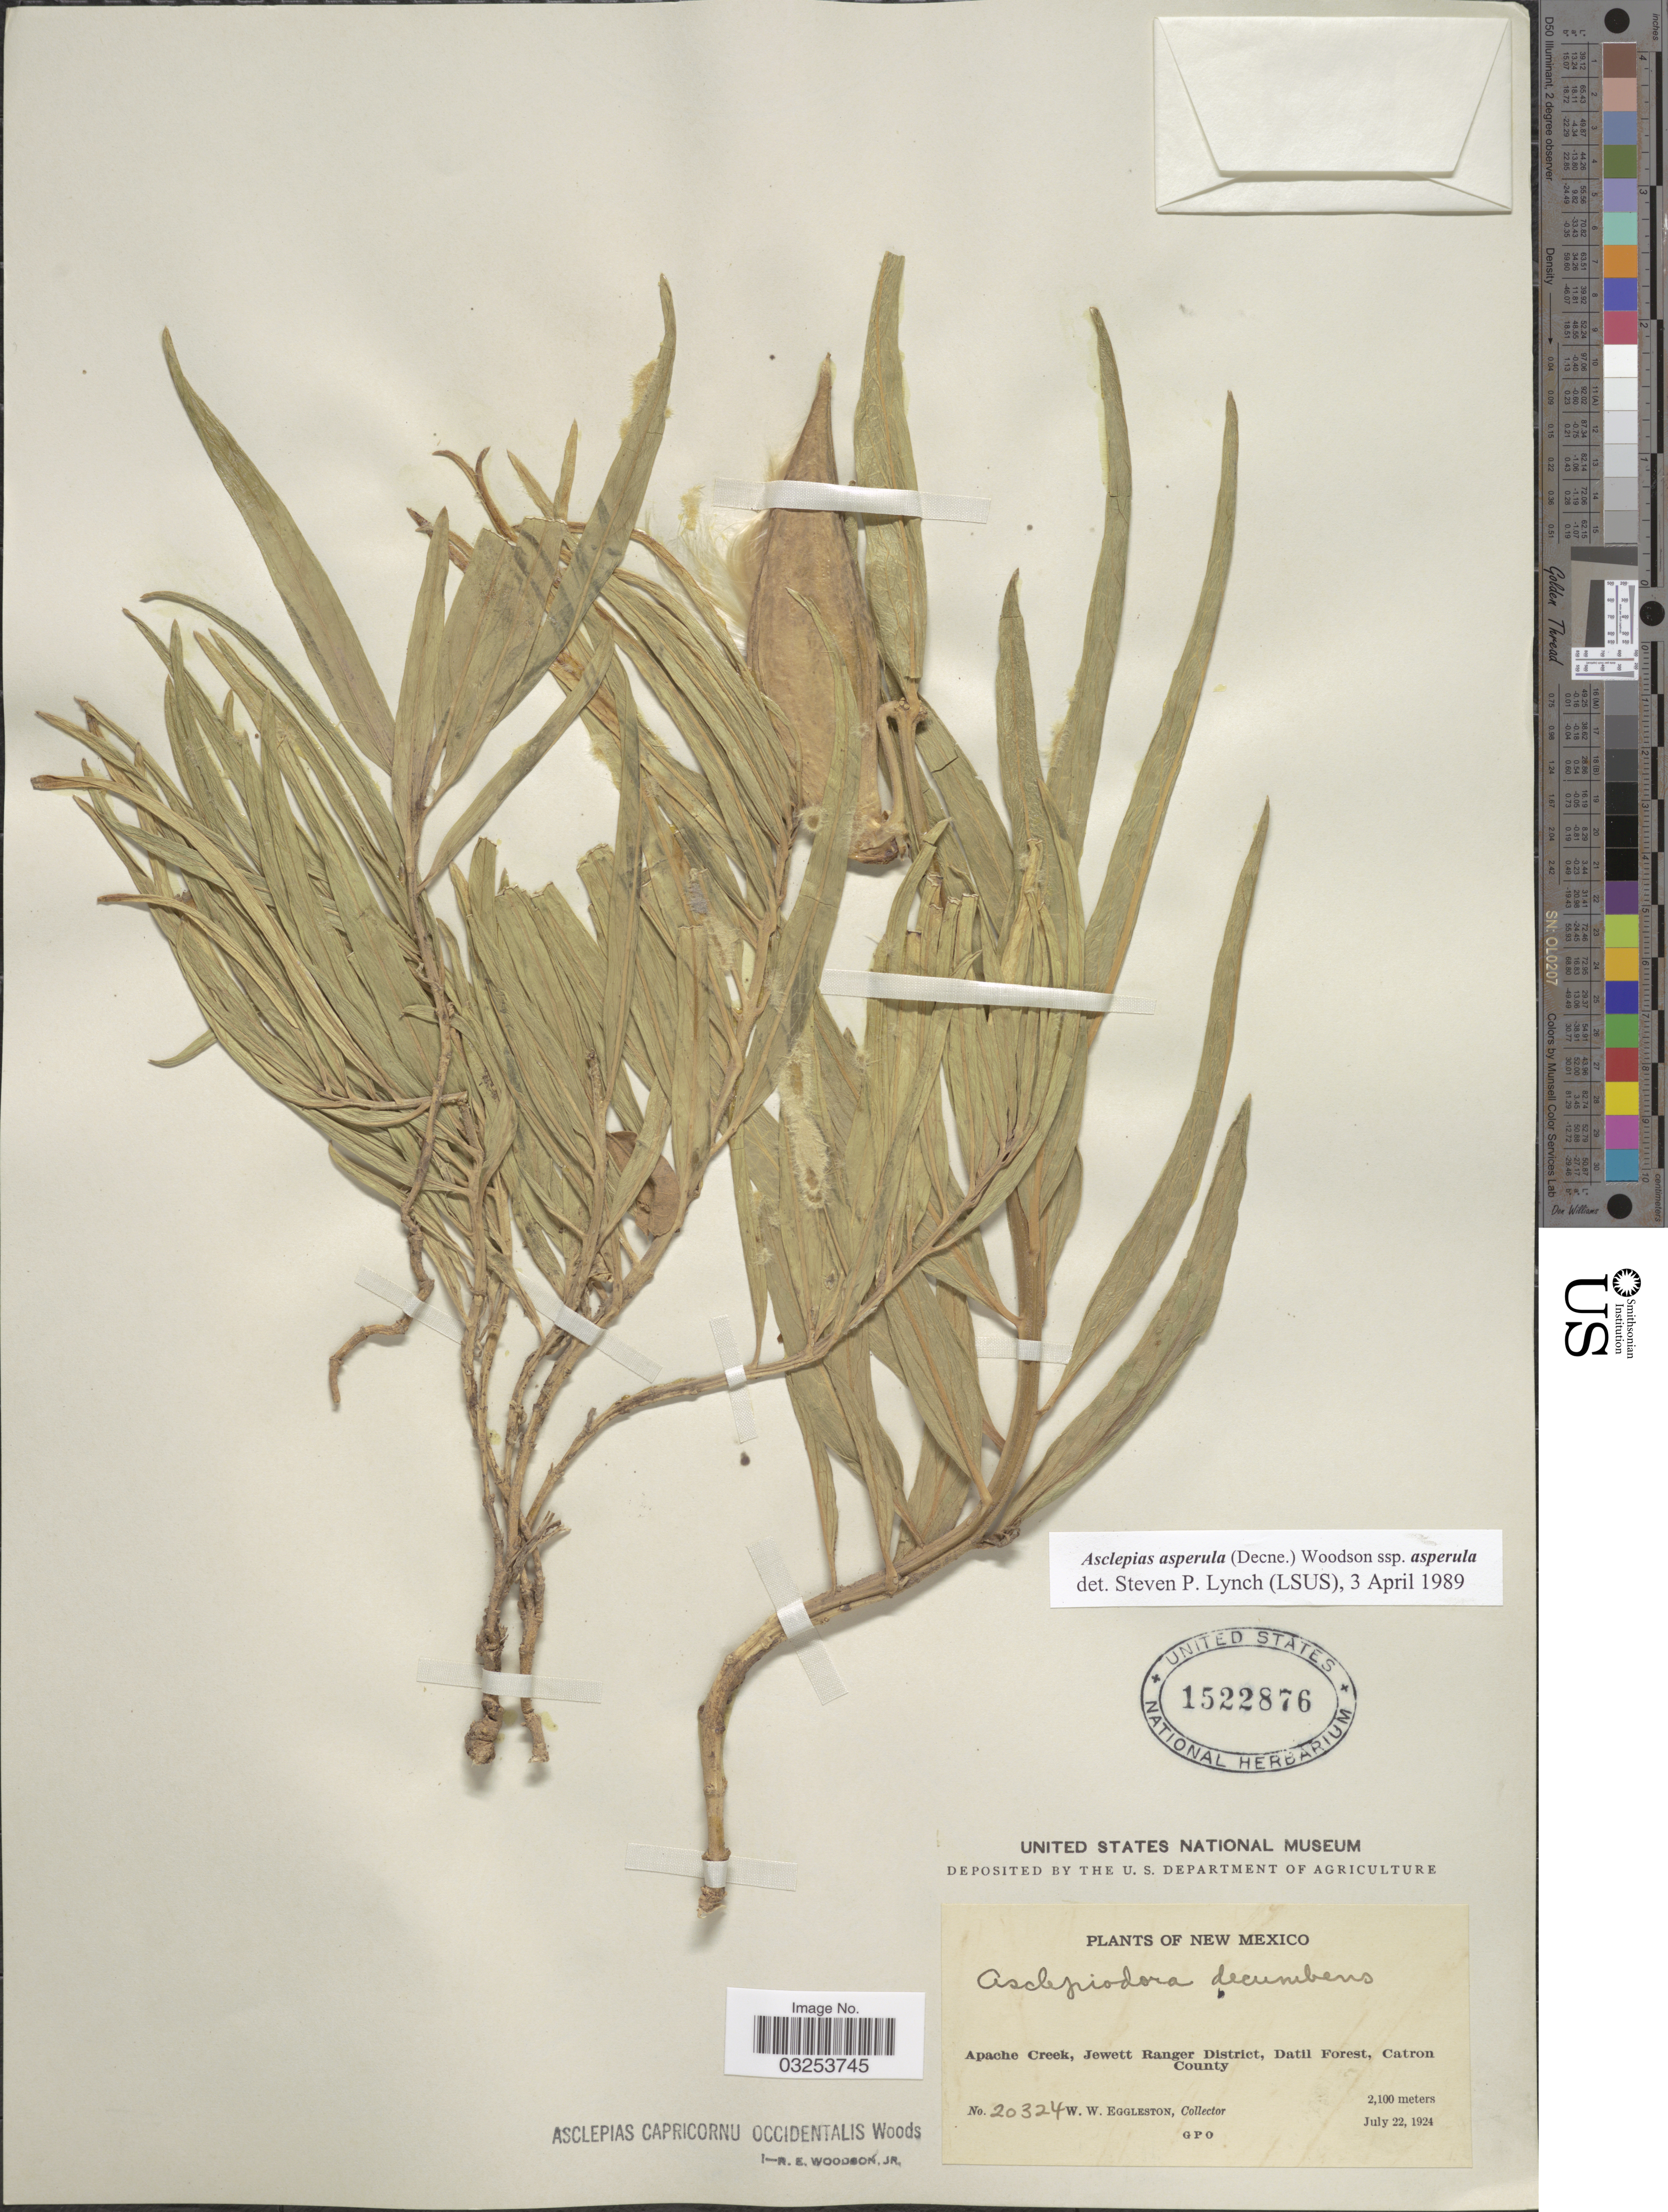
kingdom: Plantae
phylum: Tracheophyta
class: Magnoliopsida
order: Gentianales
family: Apocynaceae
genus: Asclepias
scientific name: Asclepias asperula subsp. asperula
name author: (Decne.) Woodson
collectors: W. W. Eggleston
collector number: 20324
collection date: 1924-07-22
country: United States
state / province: New Mexico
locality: Apache Creek, Jewett Ranger District, Datil Forest, Catron County.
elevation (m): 2100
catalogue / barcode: US 1522876